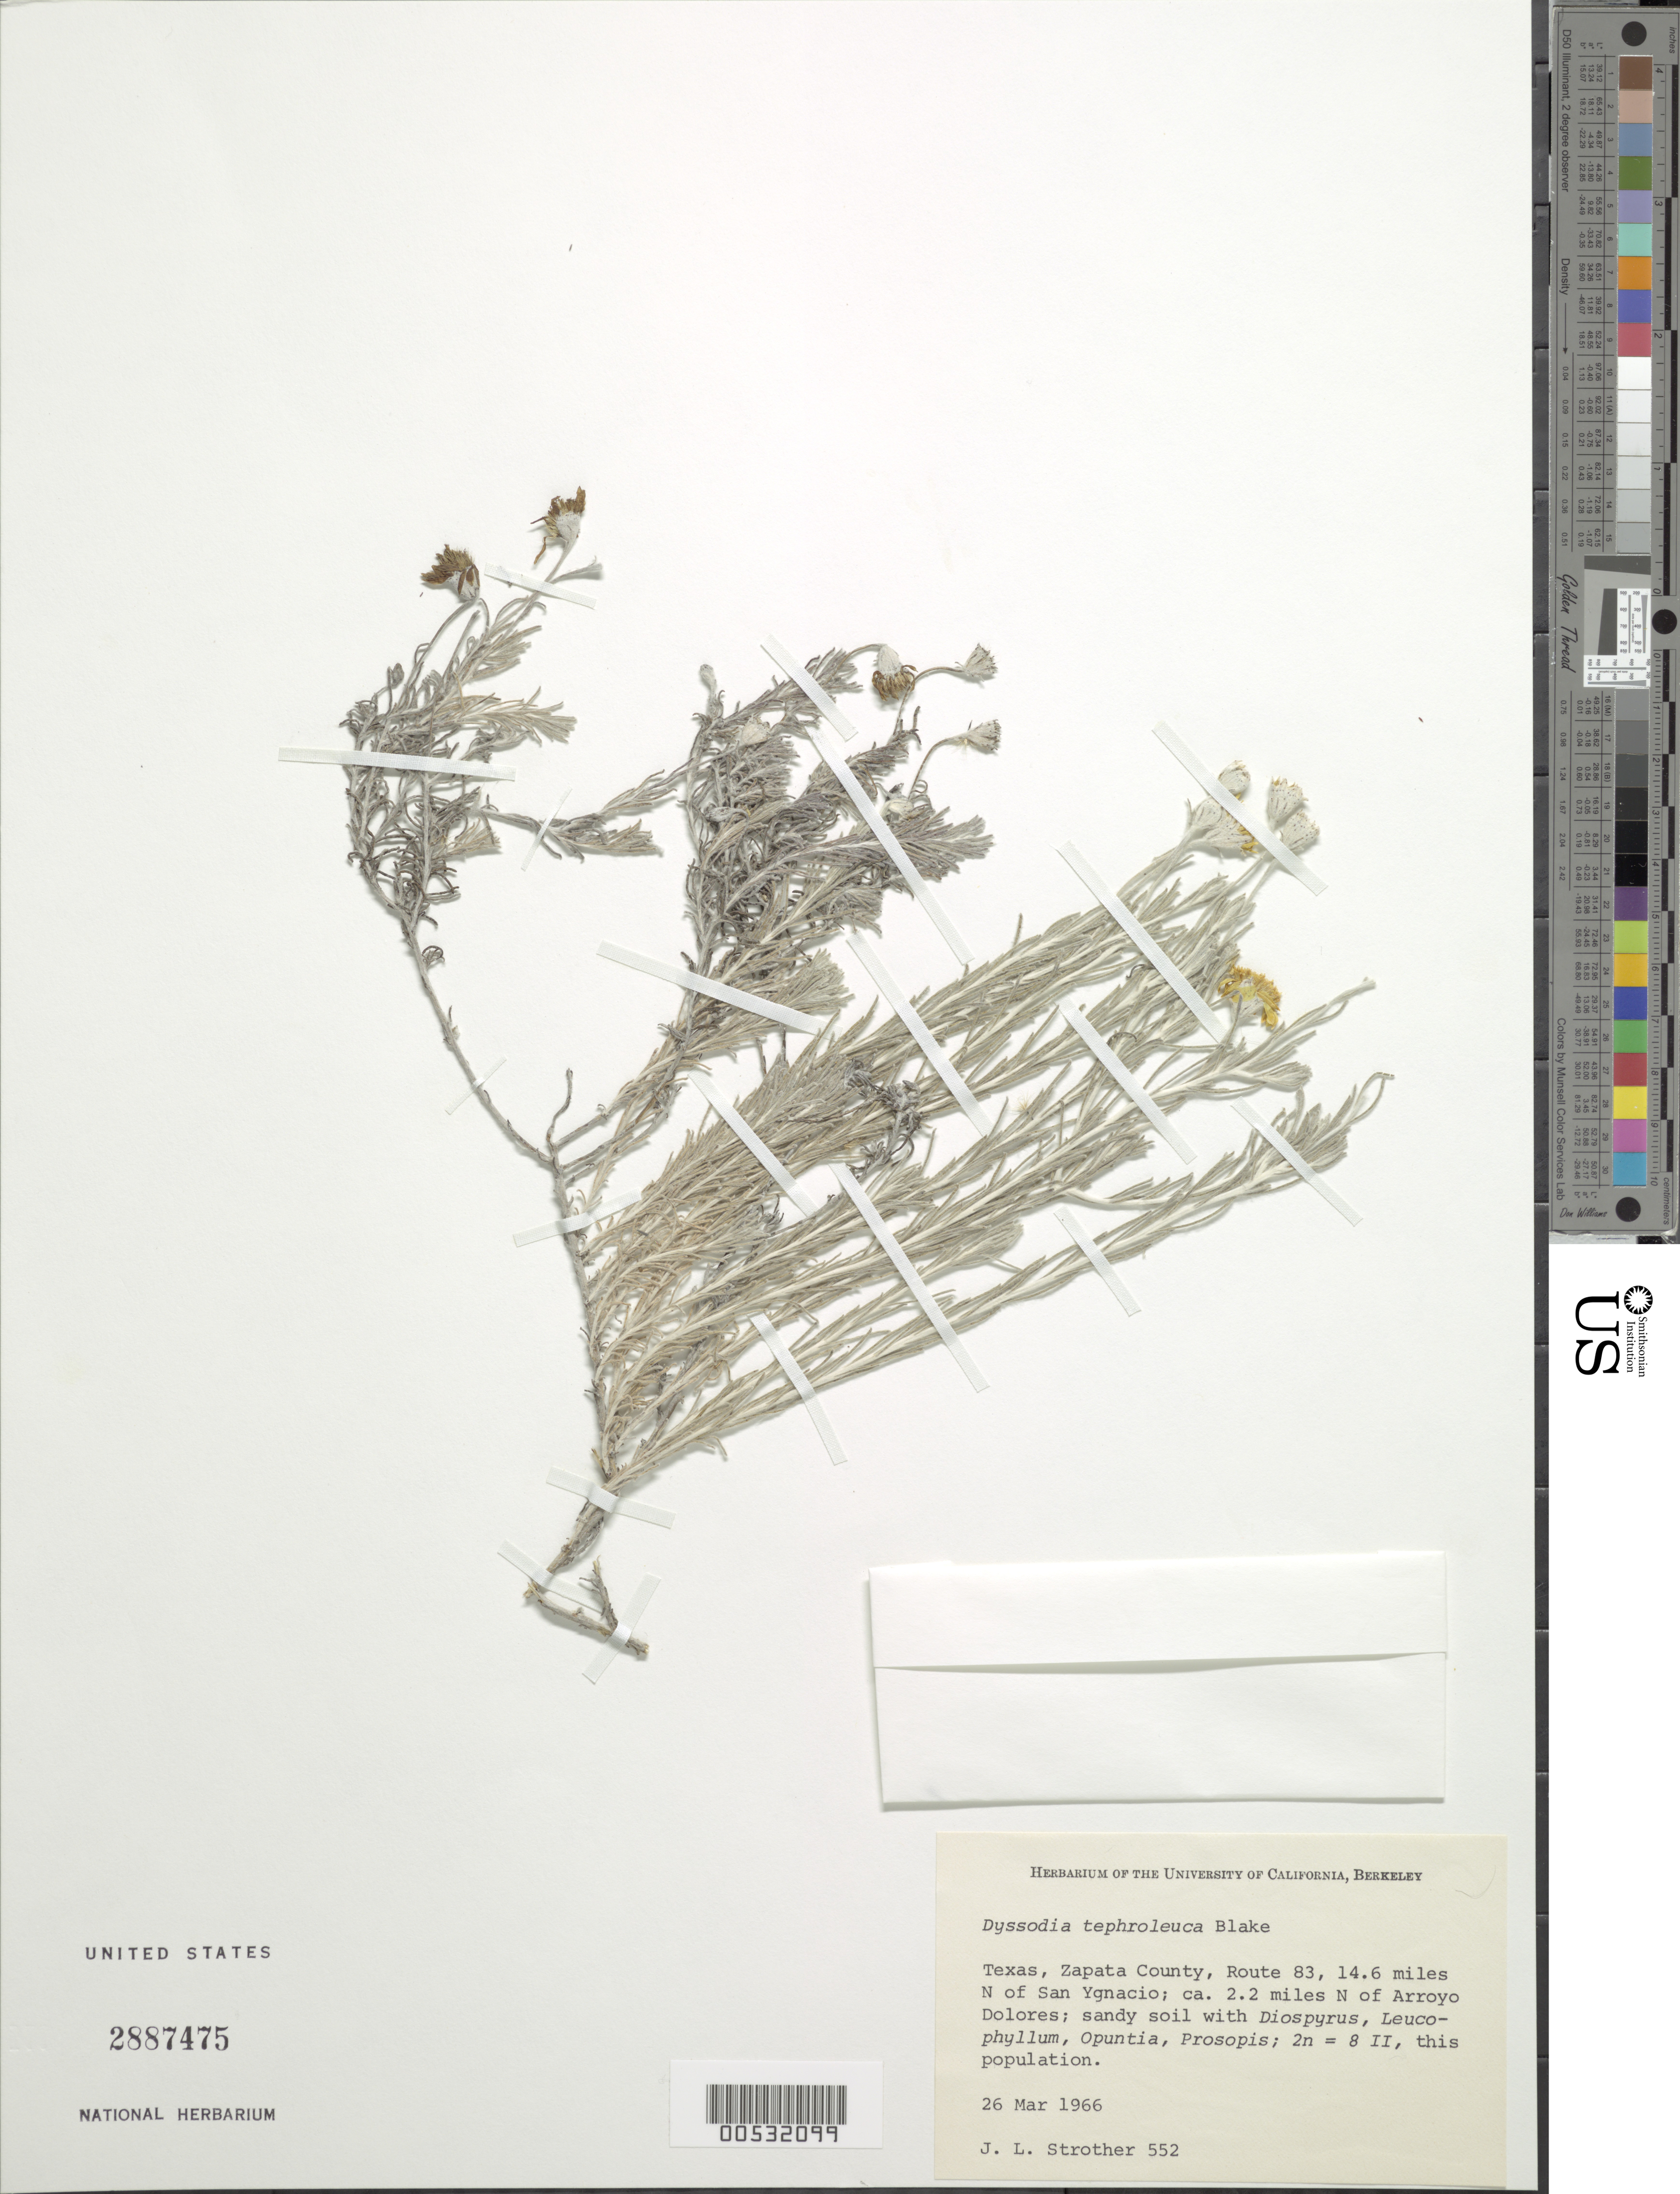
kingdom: Plantae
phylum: Tracheophyta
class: Magnoliopsida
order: Asterales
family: Asteraceae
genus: Thymophylla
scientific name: Thymophylla tephroleuca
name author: (S.F. Blake) Strother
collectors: J. Strother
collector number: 552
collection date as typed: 26 Mar 1966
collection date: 1966-03-26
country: United States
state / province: Texas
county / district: Zapata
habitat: Sandy soil with Diospyrus, Leusophyllum, Opuntia, Prosopis.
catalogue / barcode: US 2887475